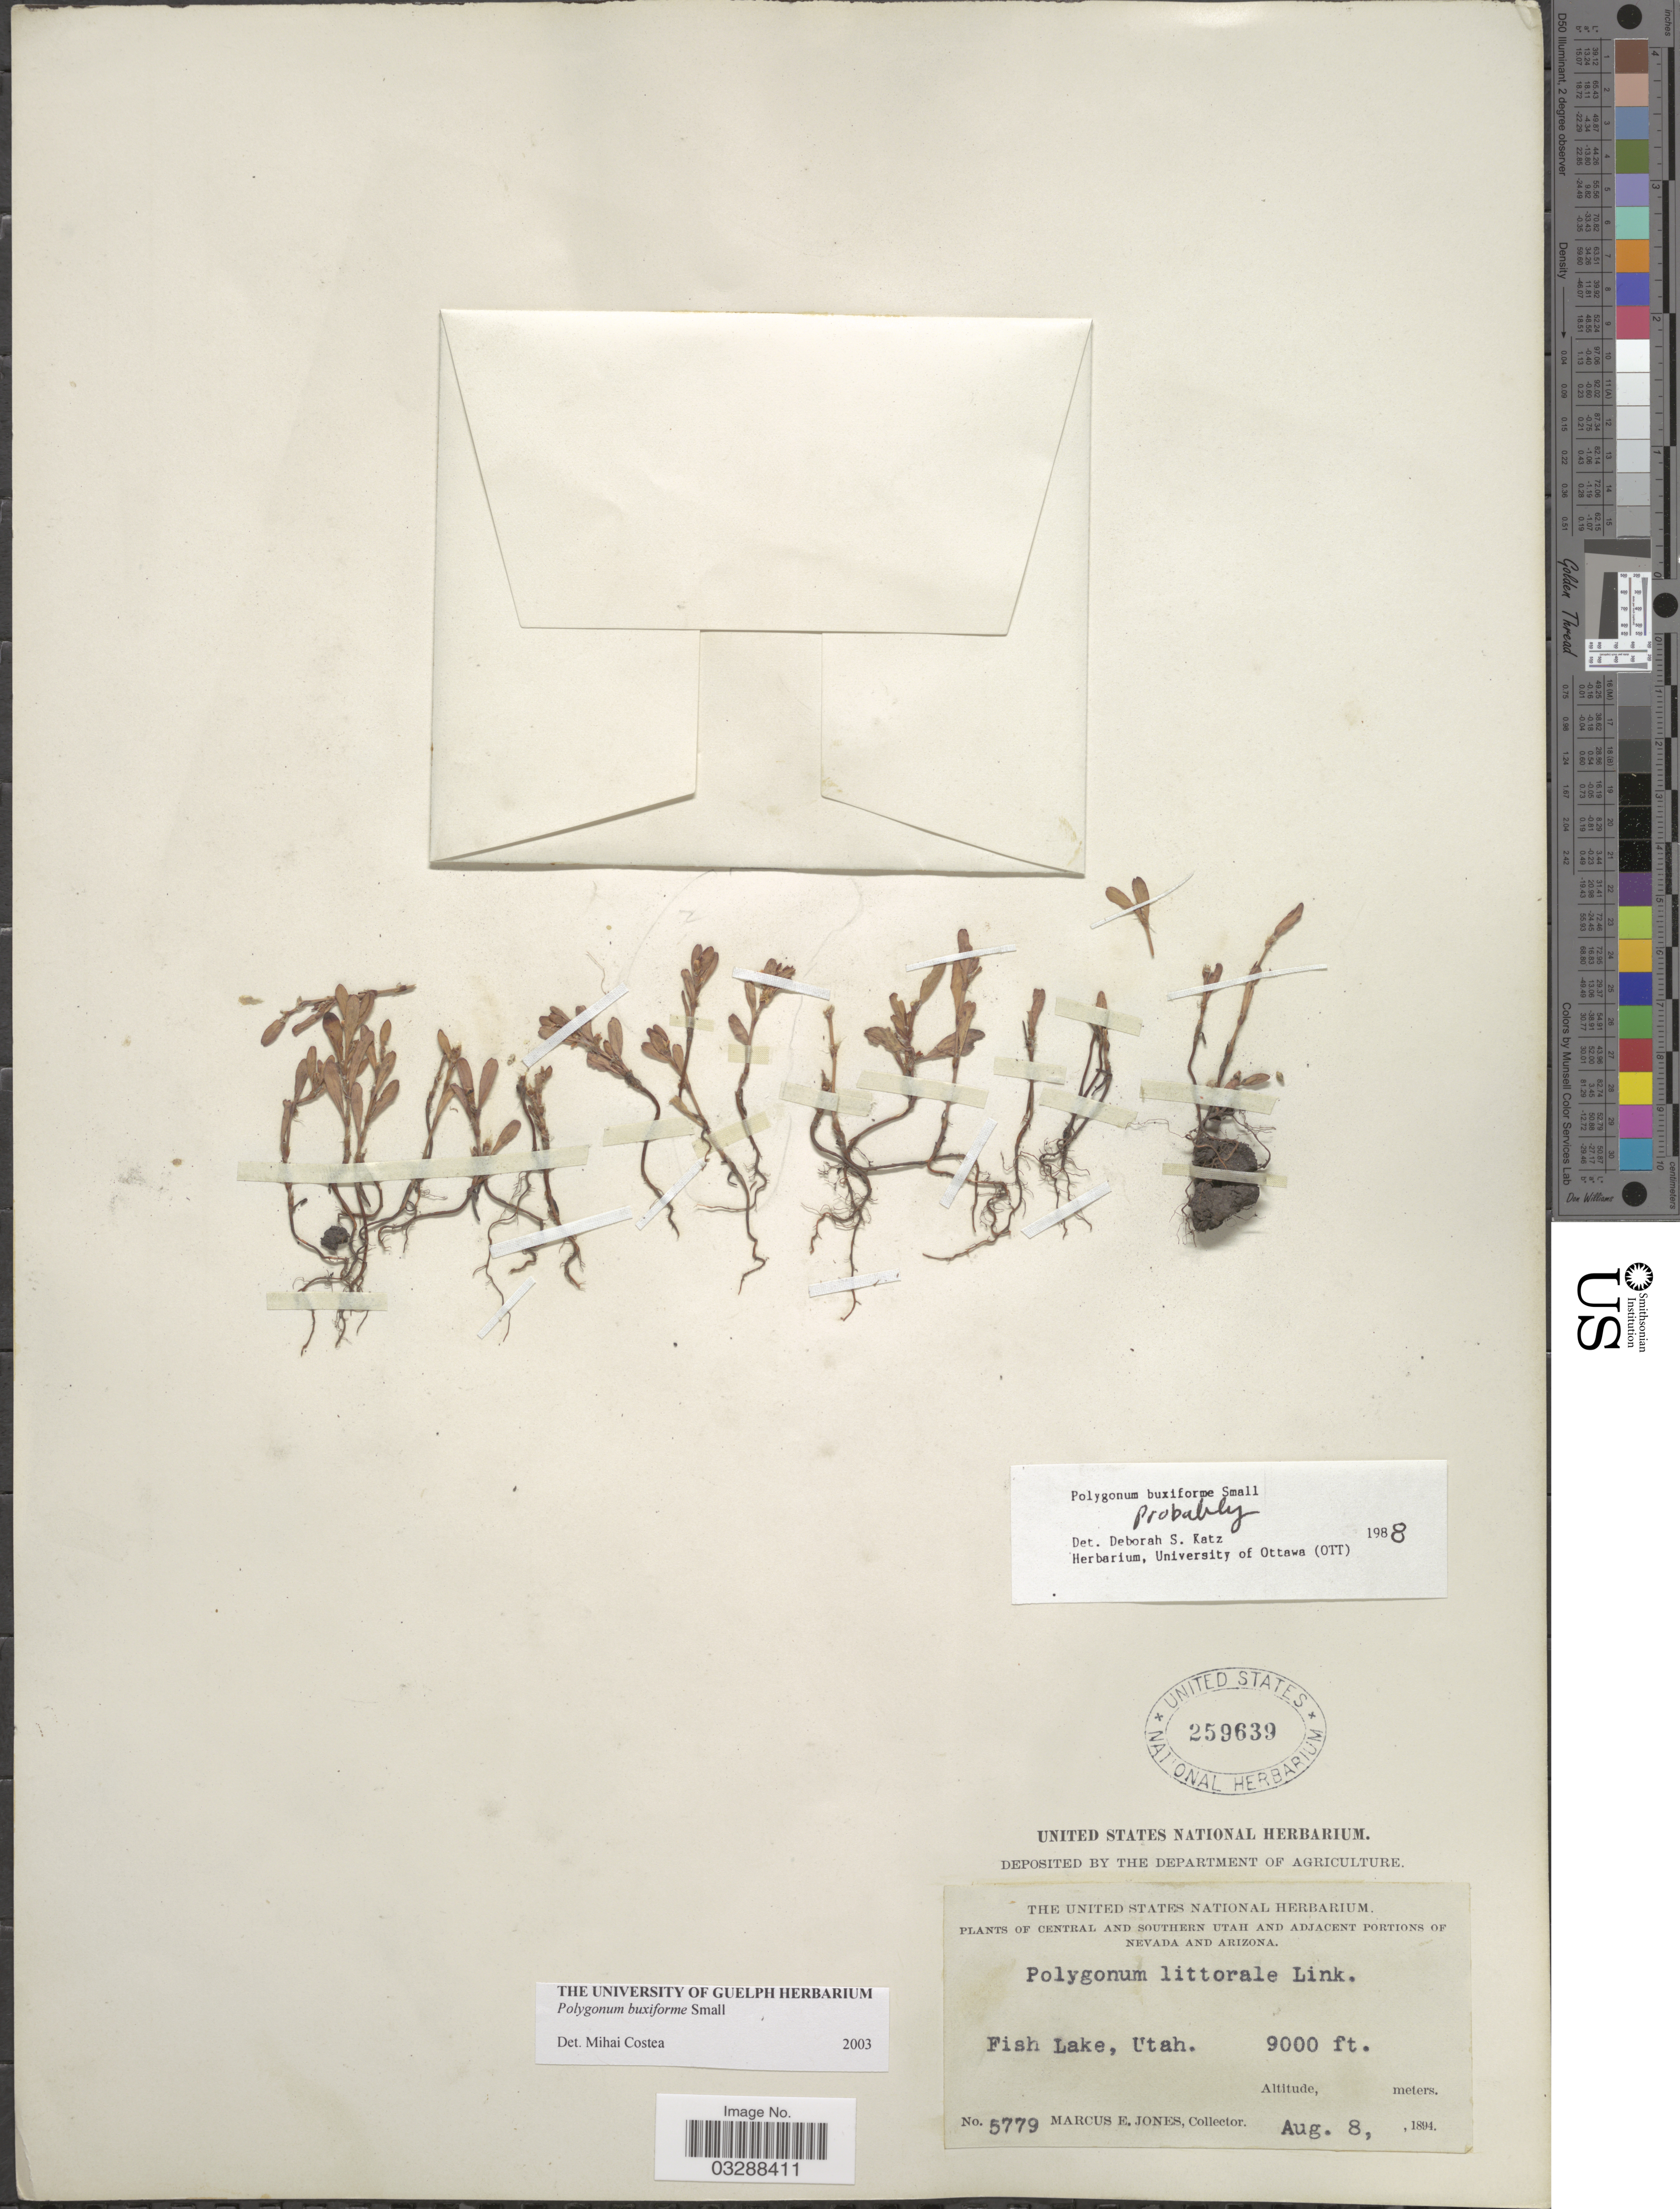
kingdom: Plantae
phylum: Tracheophyta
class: Magnoliopsida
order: Caryophyllales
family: Polygonaceae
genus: Polygonum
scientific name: Polygonum buxiforme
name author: Small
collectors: M. E. Jones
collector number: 5779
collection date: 1894-08-08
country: United States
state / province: Utah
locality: Central and Southern Utah, Fish Lake.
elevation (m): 2743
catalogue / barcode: US 259639